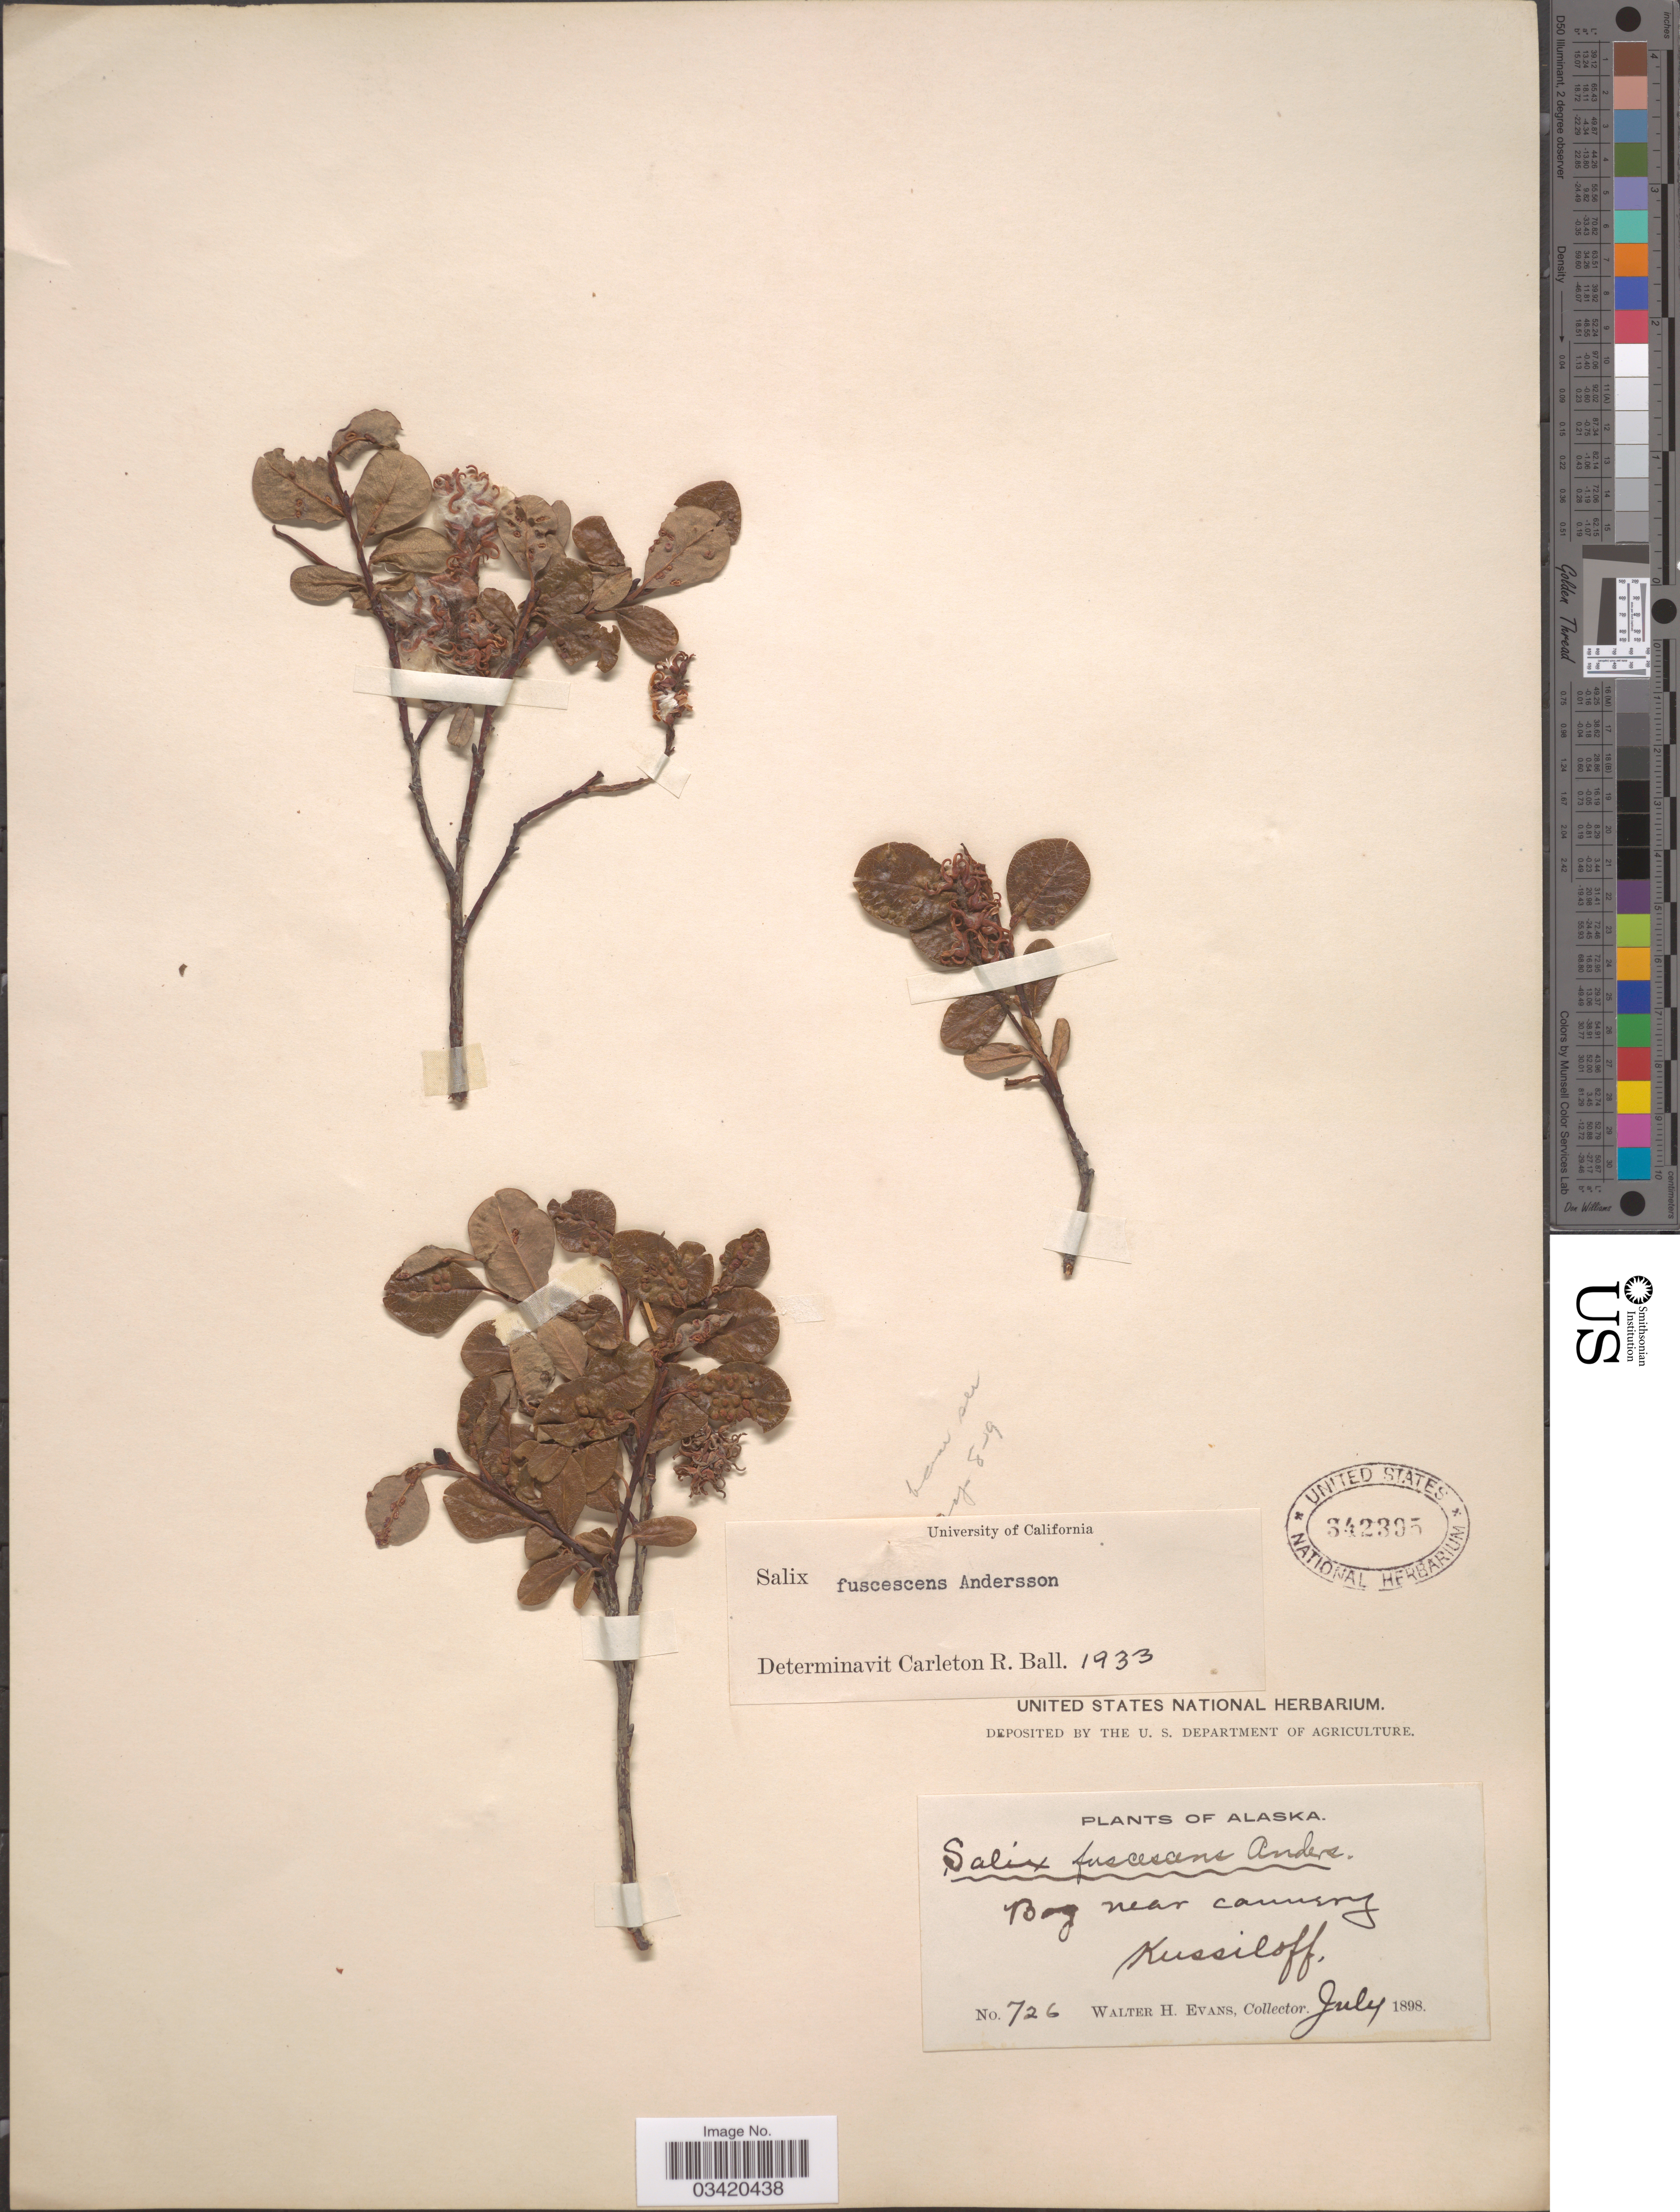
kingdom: Plantae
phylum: Tracheophyta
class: Magnoliopsida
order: Malpighiales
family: Salicaceae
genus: Salix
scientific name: Salix fuscescens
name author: Andersson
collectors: W. H. Evans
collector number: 726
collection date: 1898-07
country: United States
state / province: Alaska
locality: Bog near cannery. Kussiloff.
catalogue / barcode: US 342395